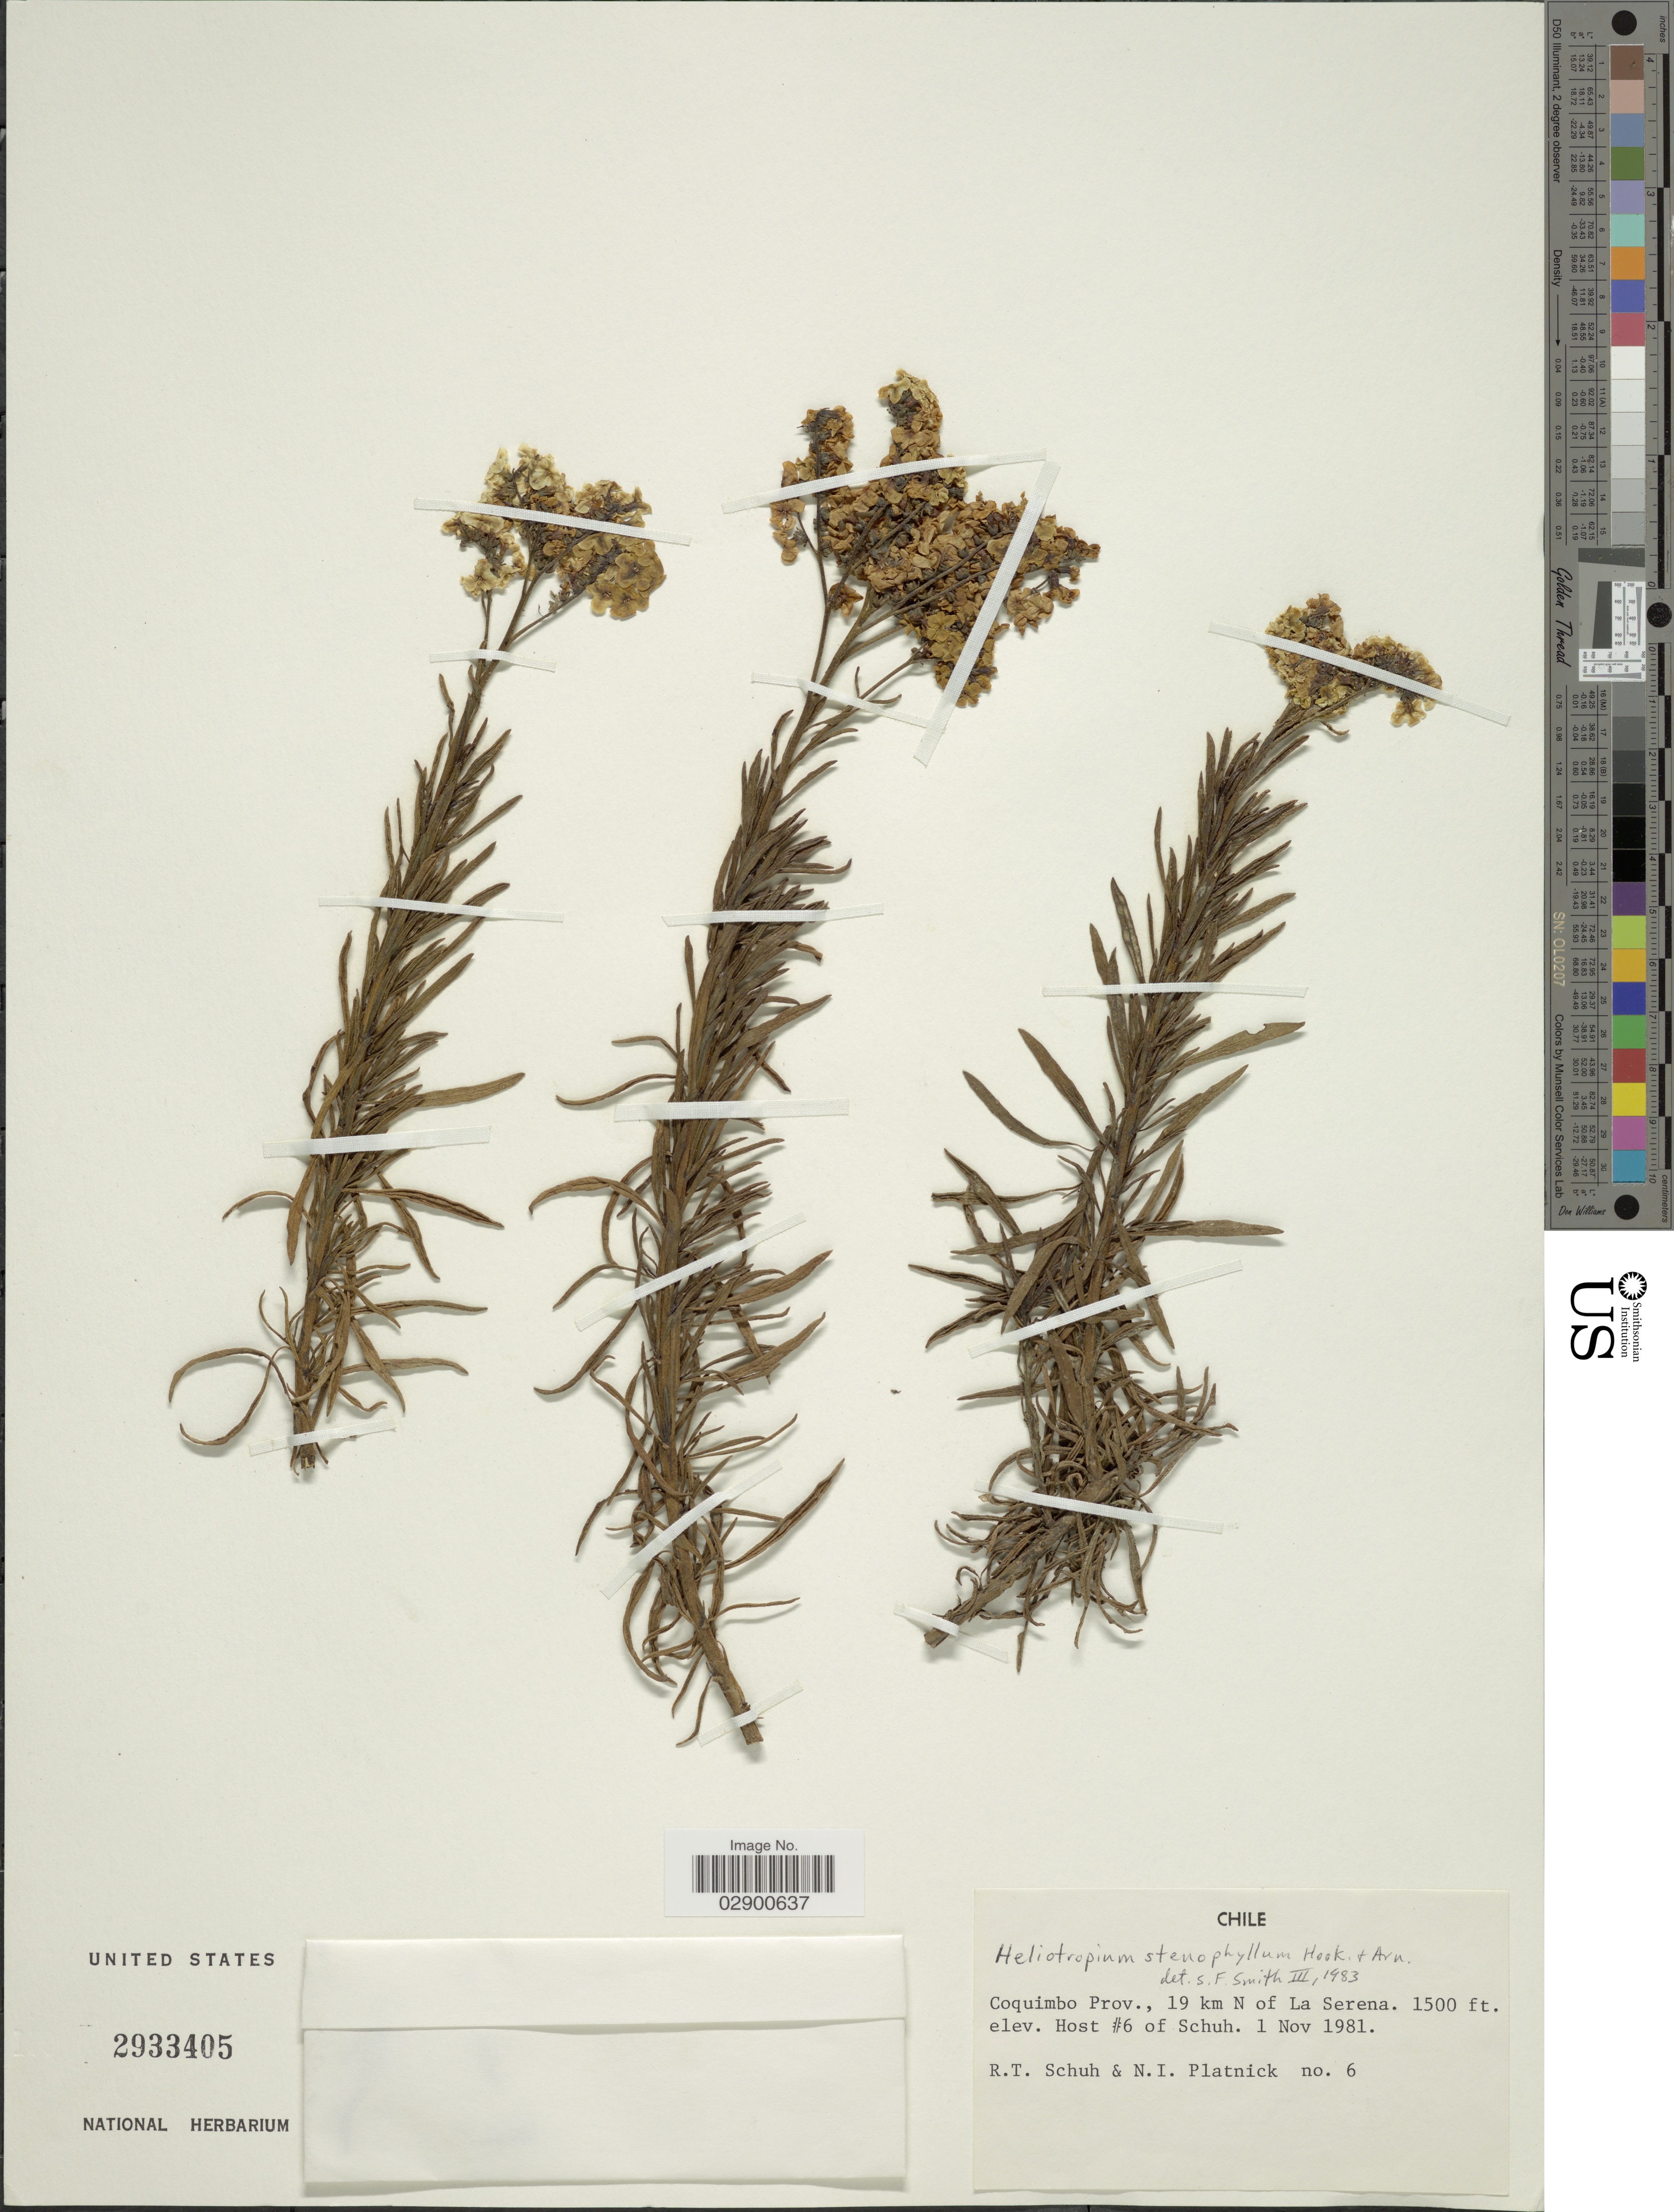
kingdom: Plantae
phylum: Tracheophyta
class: Magnoliopsida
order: Boraginales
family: Heliotropiaceae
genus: Heliotropium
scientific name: Heliotropium stenophyllum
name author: Hook. & Arn.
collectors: R. Schuh & N. Platnick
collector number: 6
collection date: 1981-11-01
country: Chile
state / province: Coquimbo (IV)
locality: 19 km N of La Serena.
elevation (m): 457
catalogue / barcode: US 2933405